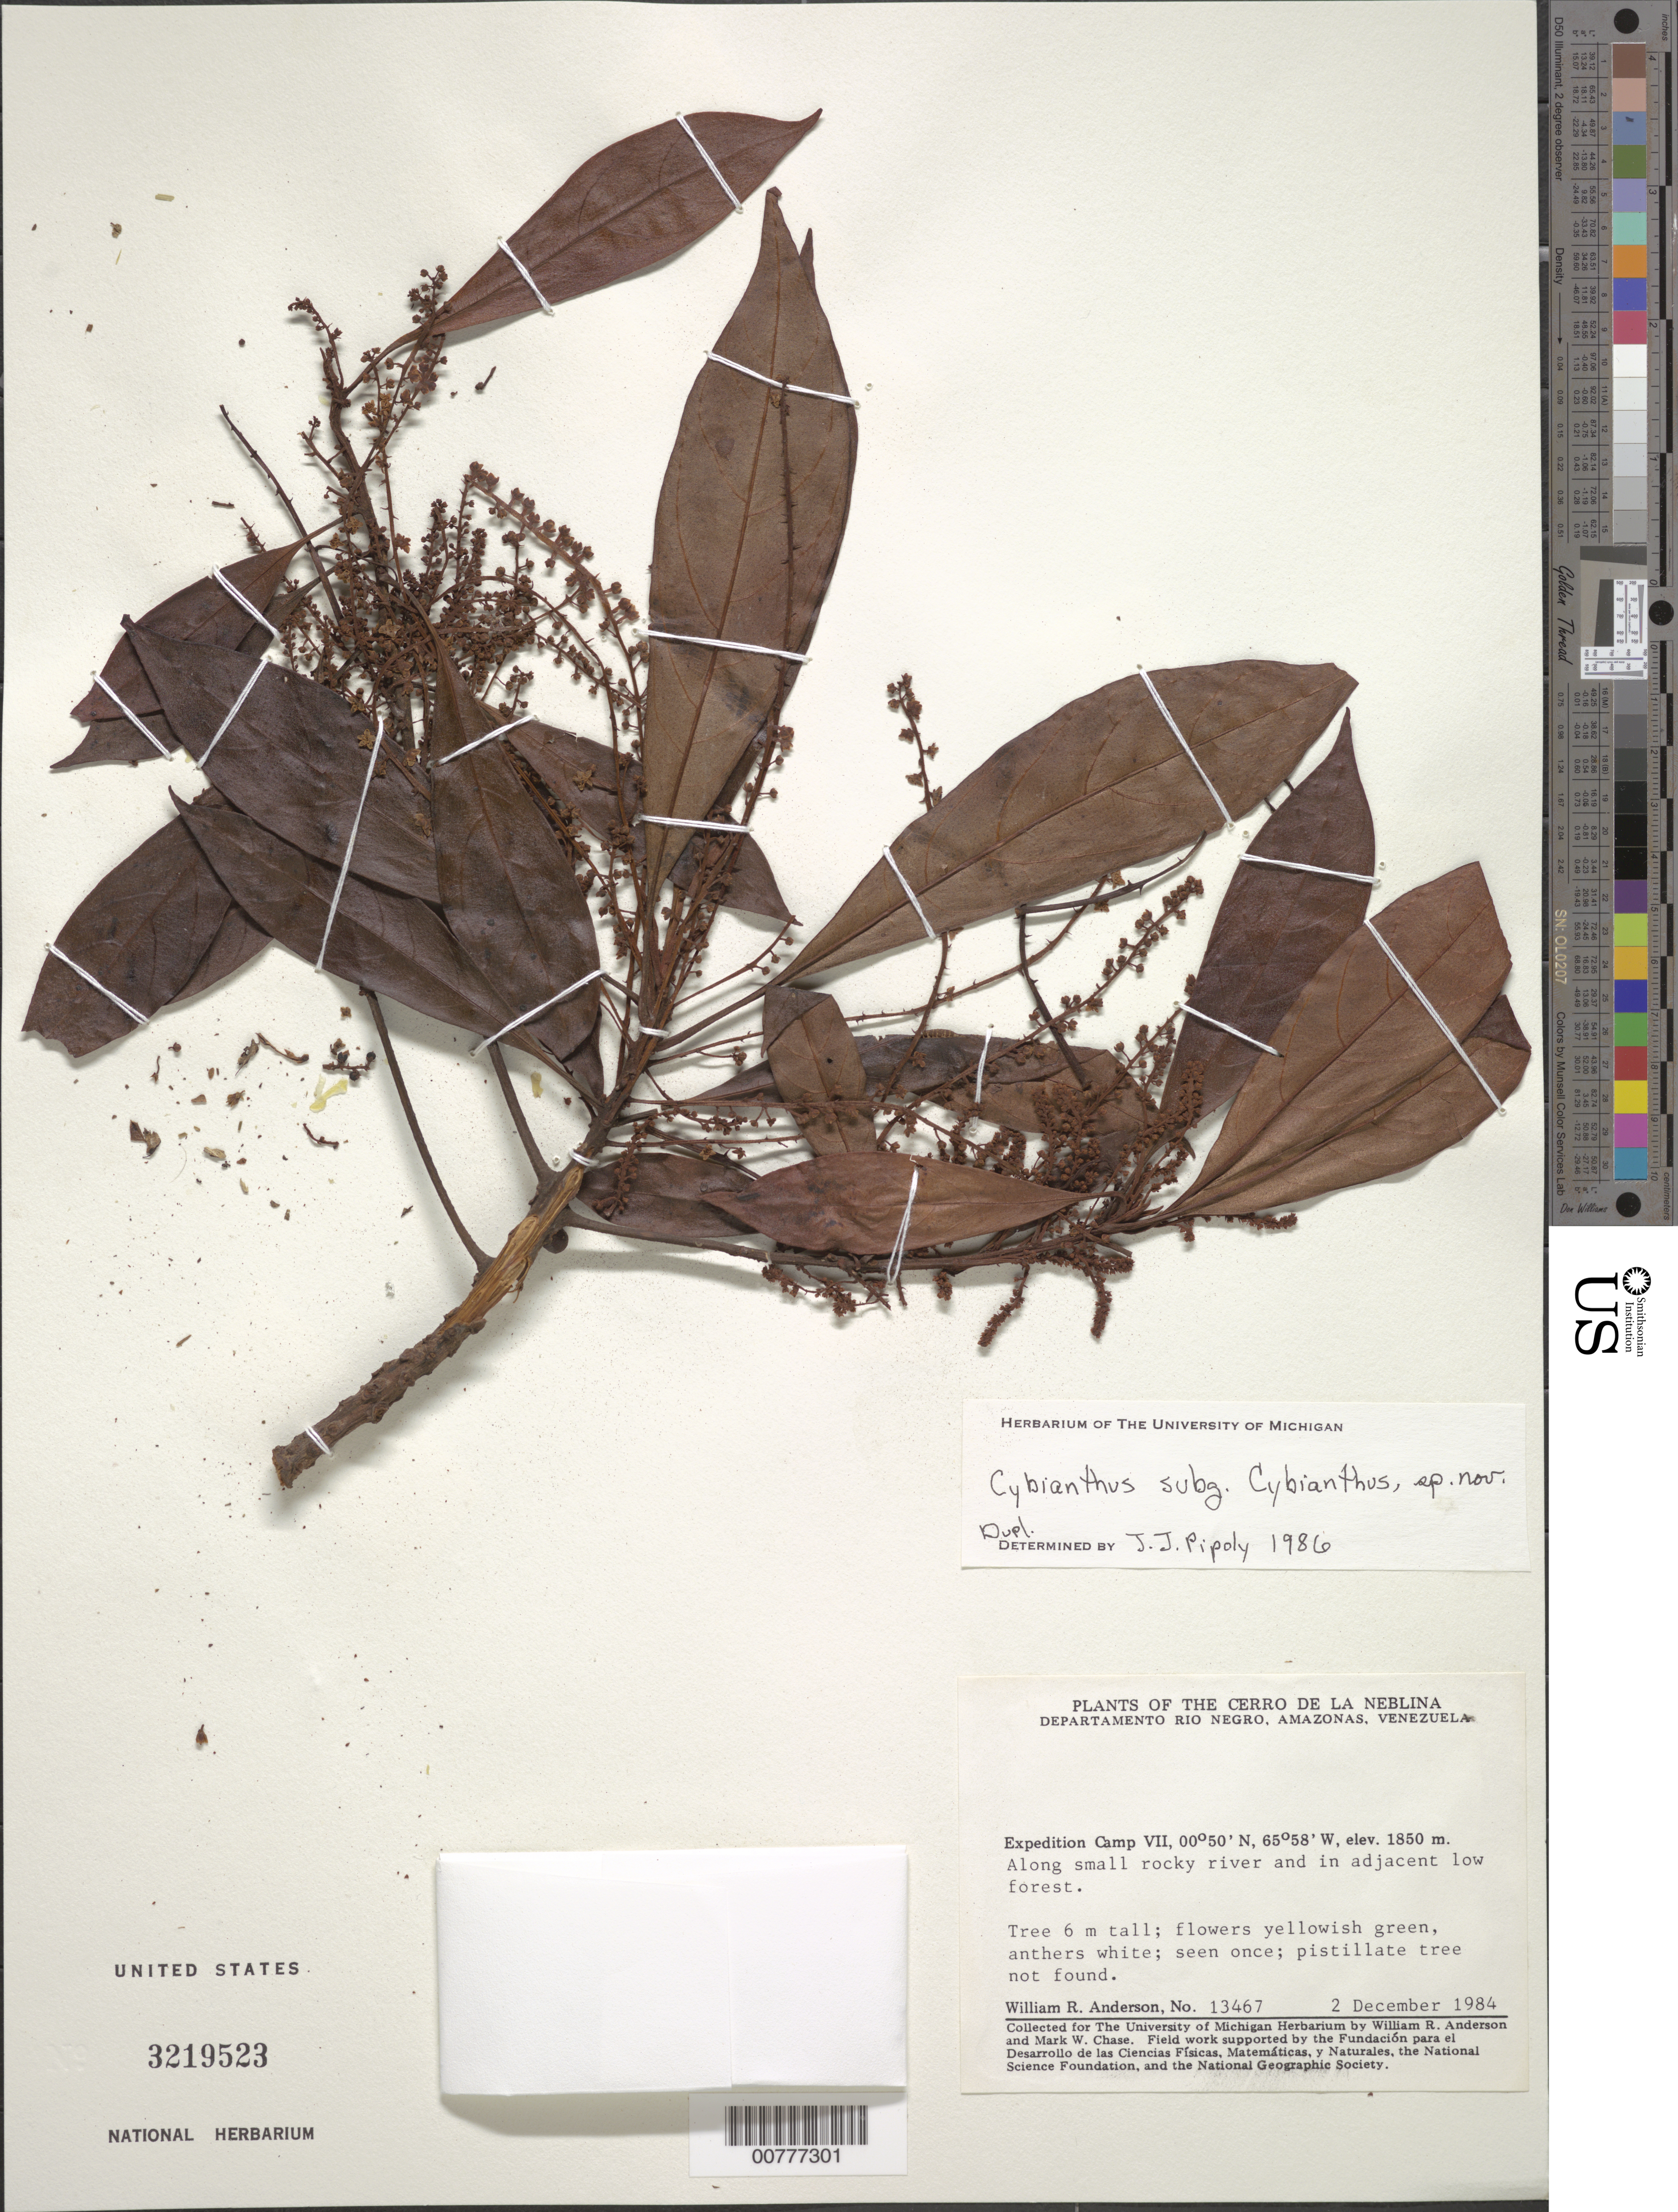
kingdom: Plantae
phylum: Tracheophyta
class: Magnoliopsida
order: Ericales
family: Primulaceae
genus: Cybianthus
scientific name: Cybianthus sp. nov.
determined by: Pipoly, J. J., III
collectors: W. R. Anderson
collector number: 13467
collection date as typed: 2-Dec-84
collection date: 1984-12-02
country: Venezuela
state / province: Amazonas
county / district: Río Negro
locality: Cerro de la Neblina, Expedition Base Camp VII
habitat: Small rocky river and in adjacent low forest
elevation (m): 1850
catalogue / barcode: US 3219523